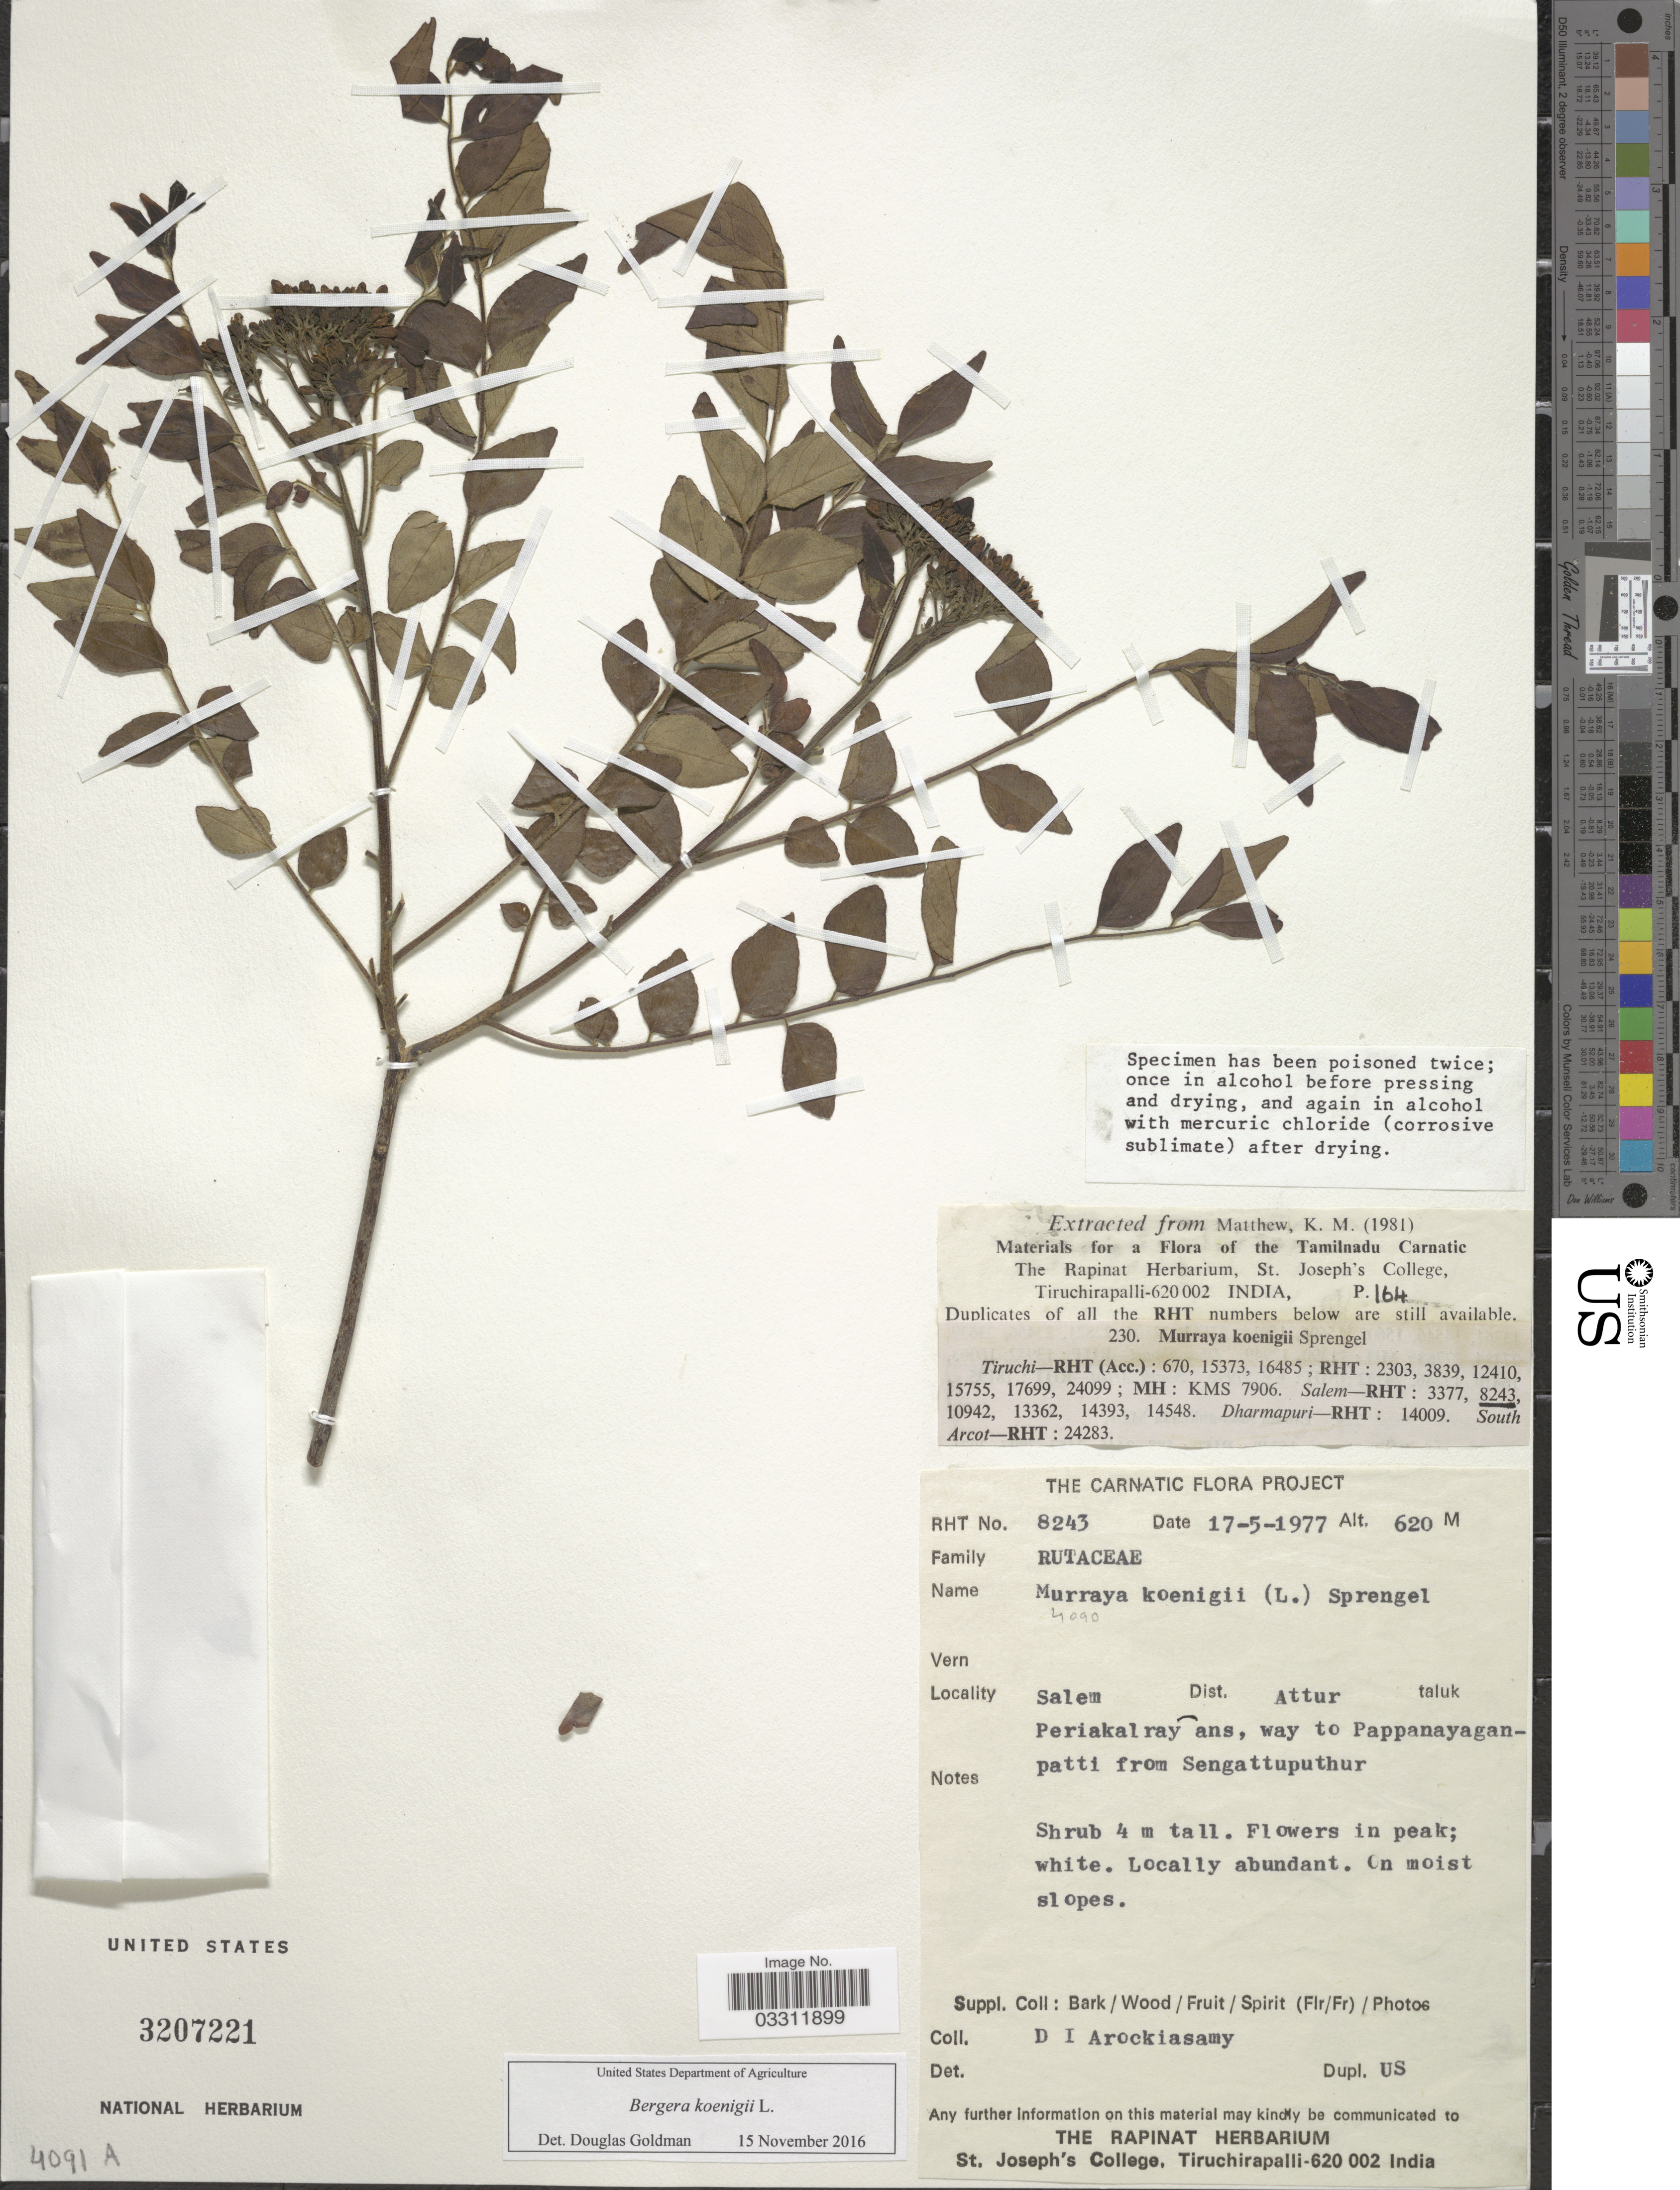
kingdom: Plantae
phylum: Tracheophyta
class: Magnoliopsida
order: Sapindales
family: Rutaceae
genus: Bergera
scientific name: Bergera koenigii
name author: L.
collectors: D. Arockiasamy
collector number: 8243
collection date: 1977-05-17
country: India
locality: Salem. Dist. Attur. Periakalrayans, way to Pappanayaganpatti from Sengattuputhur.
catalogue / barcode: US 3207221